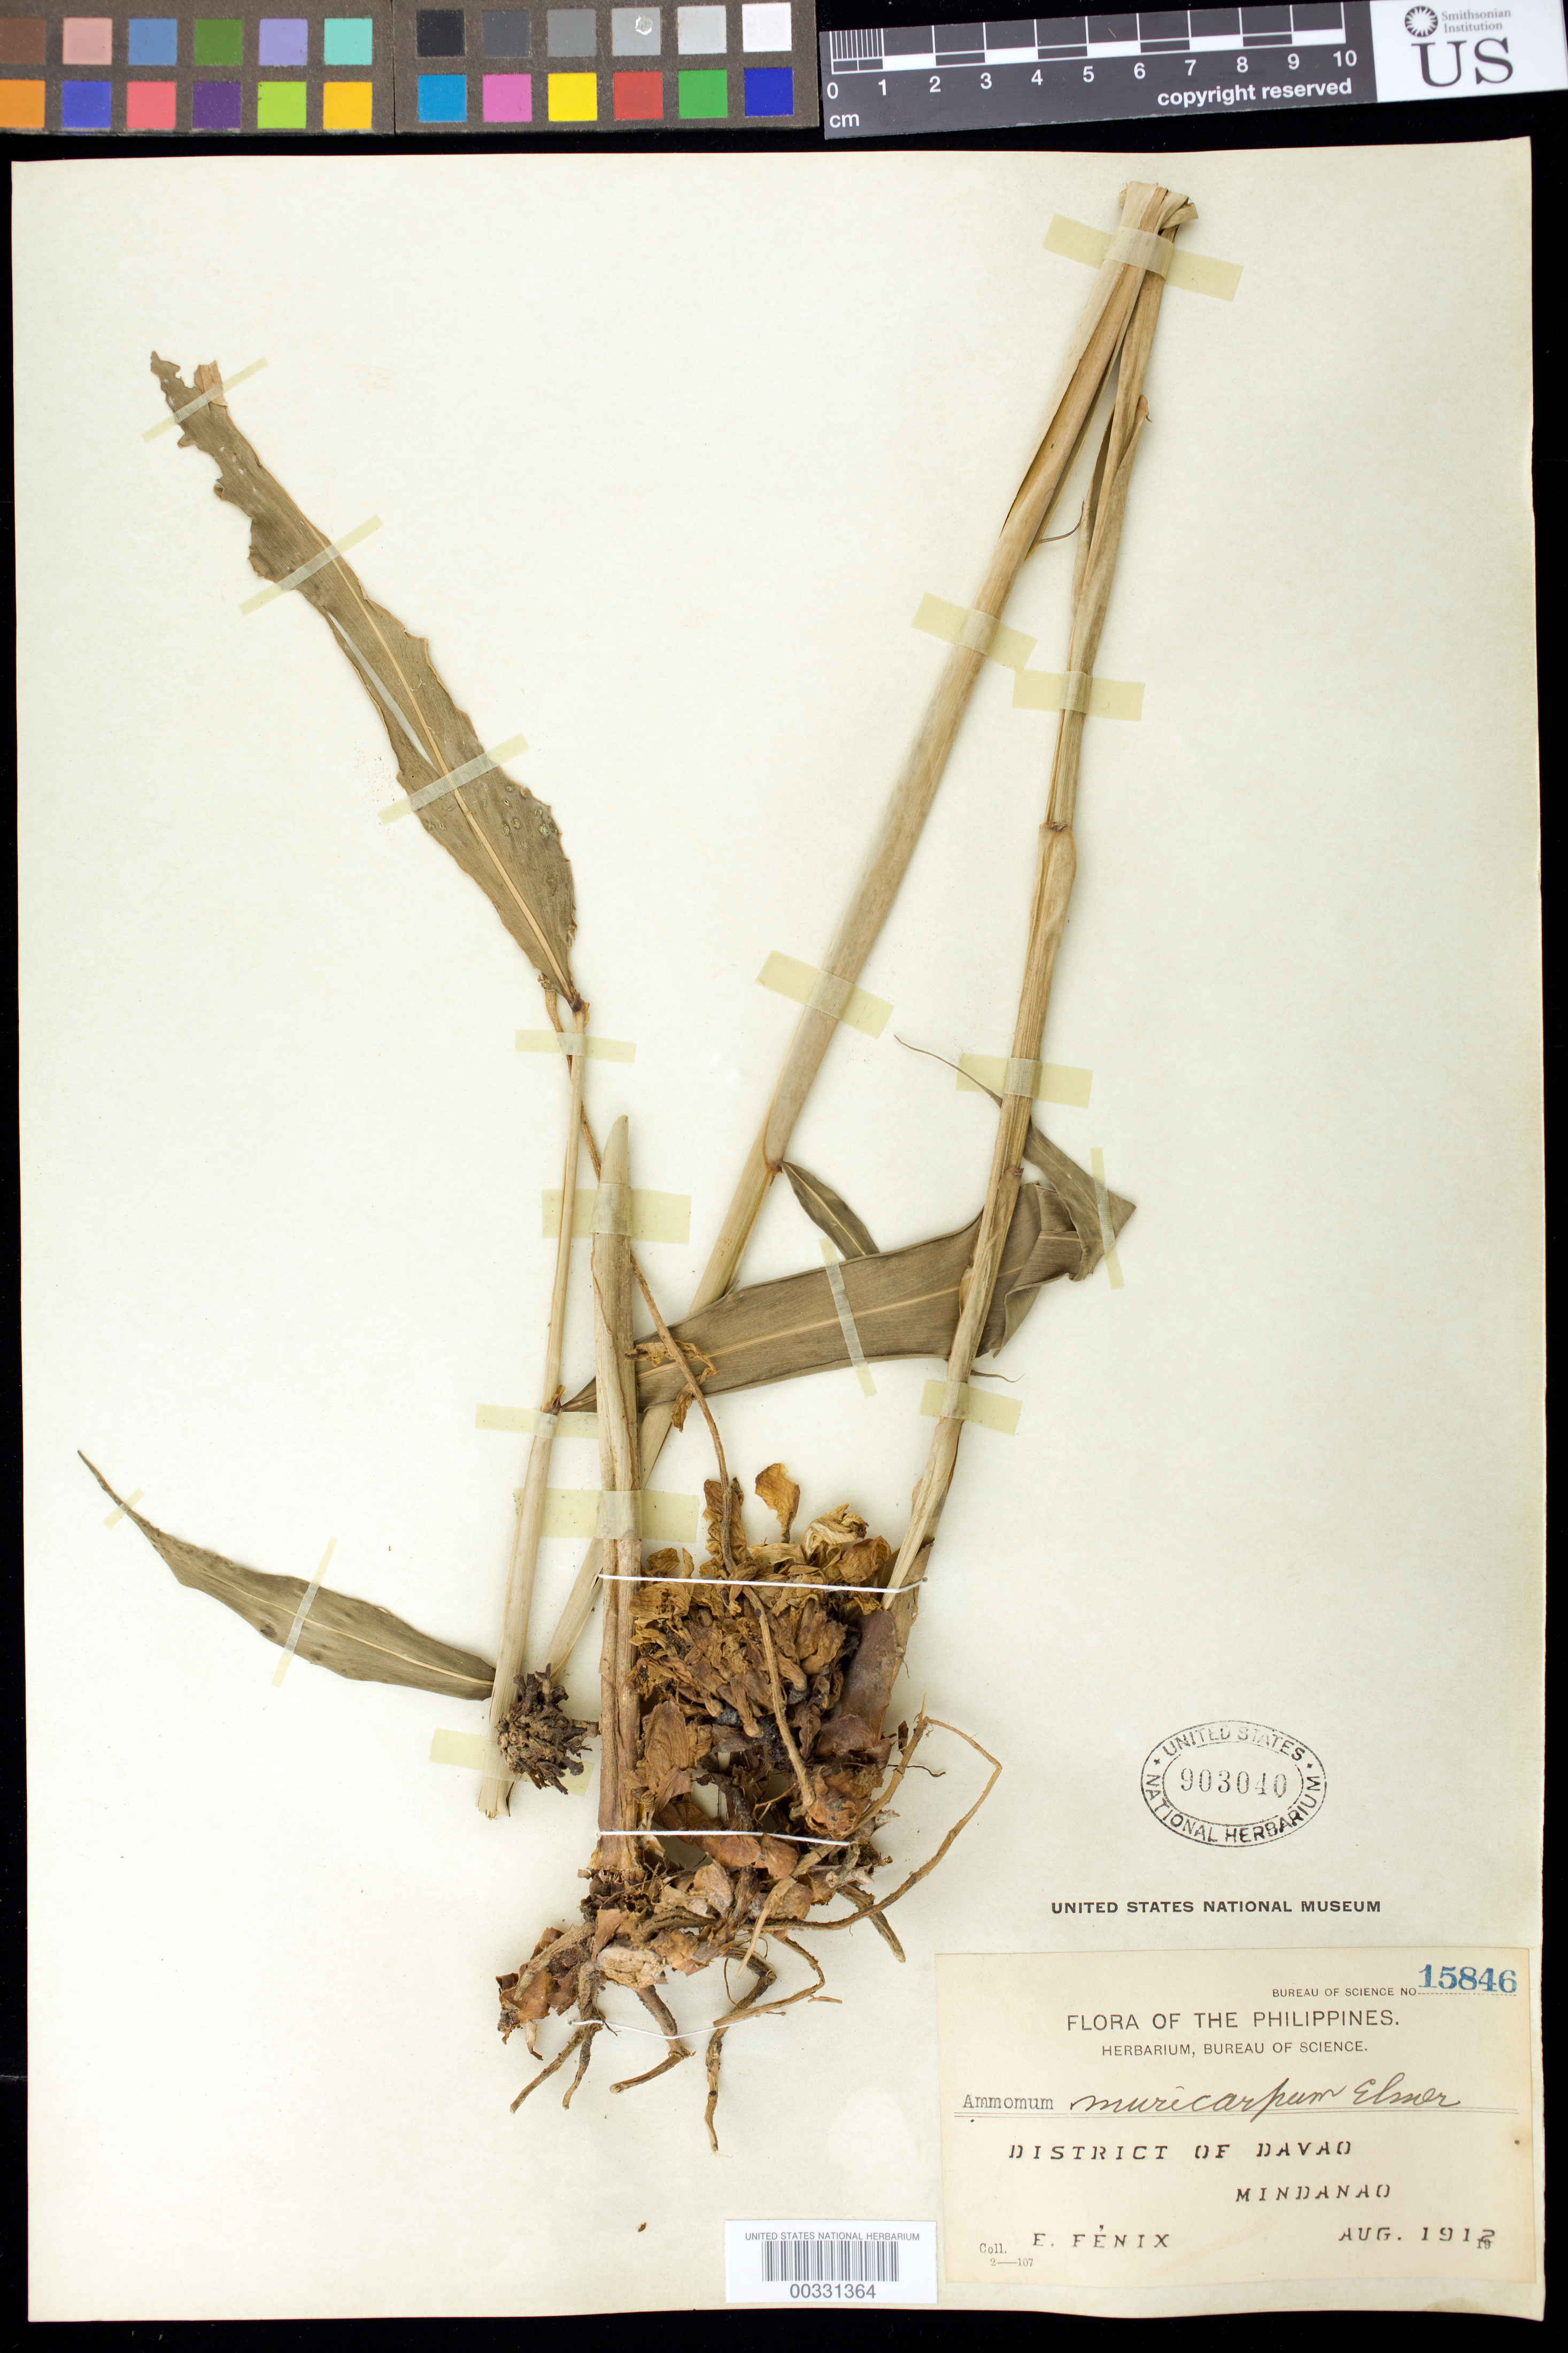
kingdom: Plantae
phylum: Tracheophyta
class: Liliopsida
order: Zingiberales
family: Zingiberaceae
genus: Meistera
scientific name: Meistera muricarpa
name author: (Elmer) Škornick. & M.F. Newman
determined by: Docot, Rudolph Valentino A.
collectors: E. Fenix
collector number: Bur. Sci. 15846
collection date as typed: Aug 1912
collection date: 1912-08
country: Philippines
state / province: Davao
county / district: Davao del Norte / Davao del Sur / Davao Oriental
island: Mindanao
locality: Dist of Davao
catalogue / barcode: US 903040